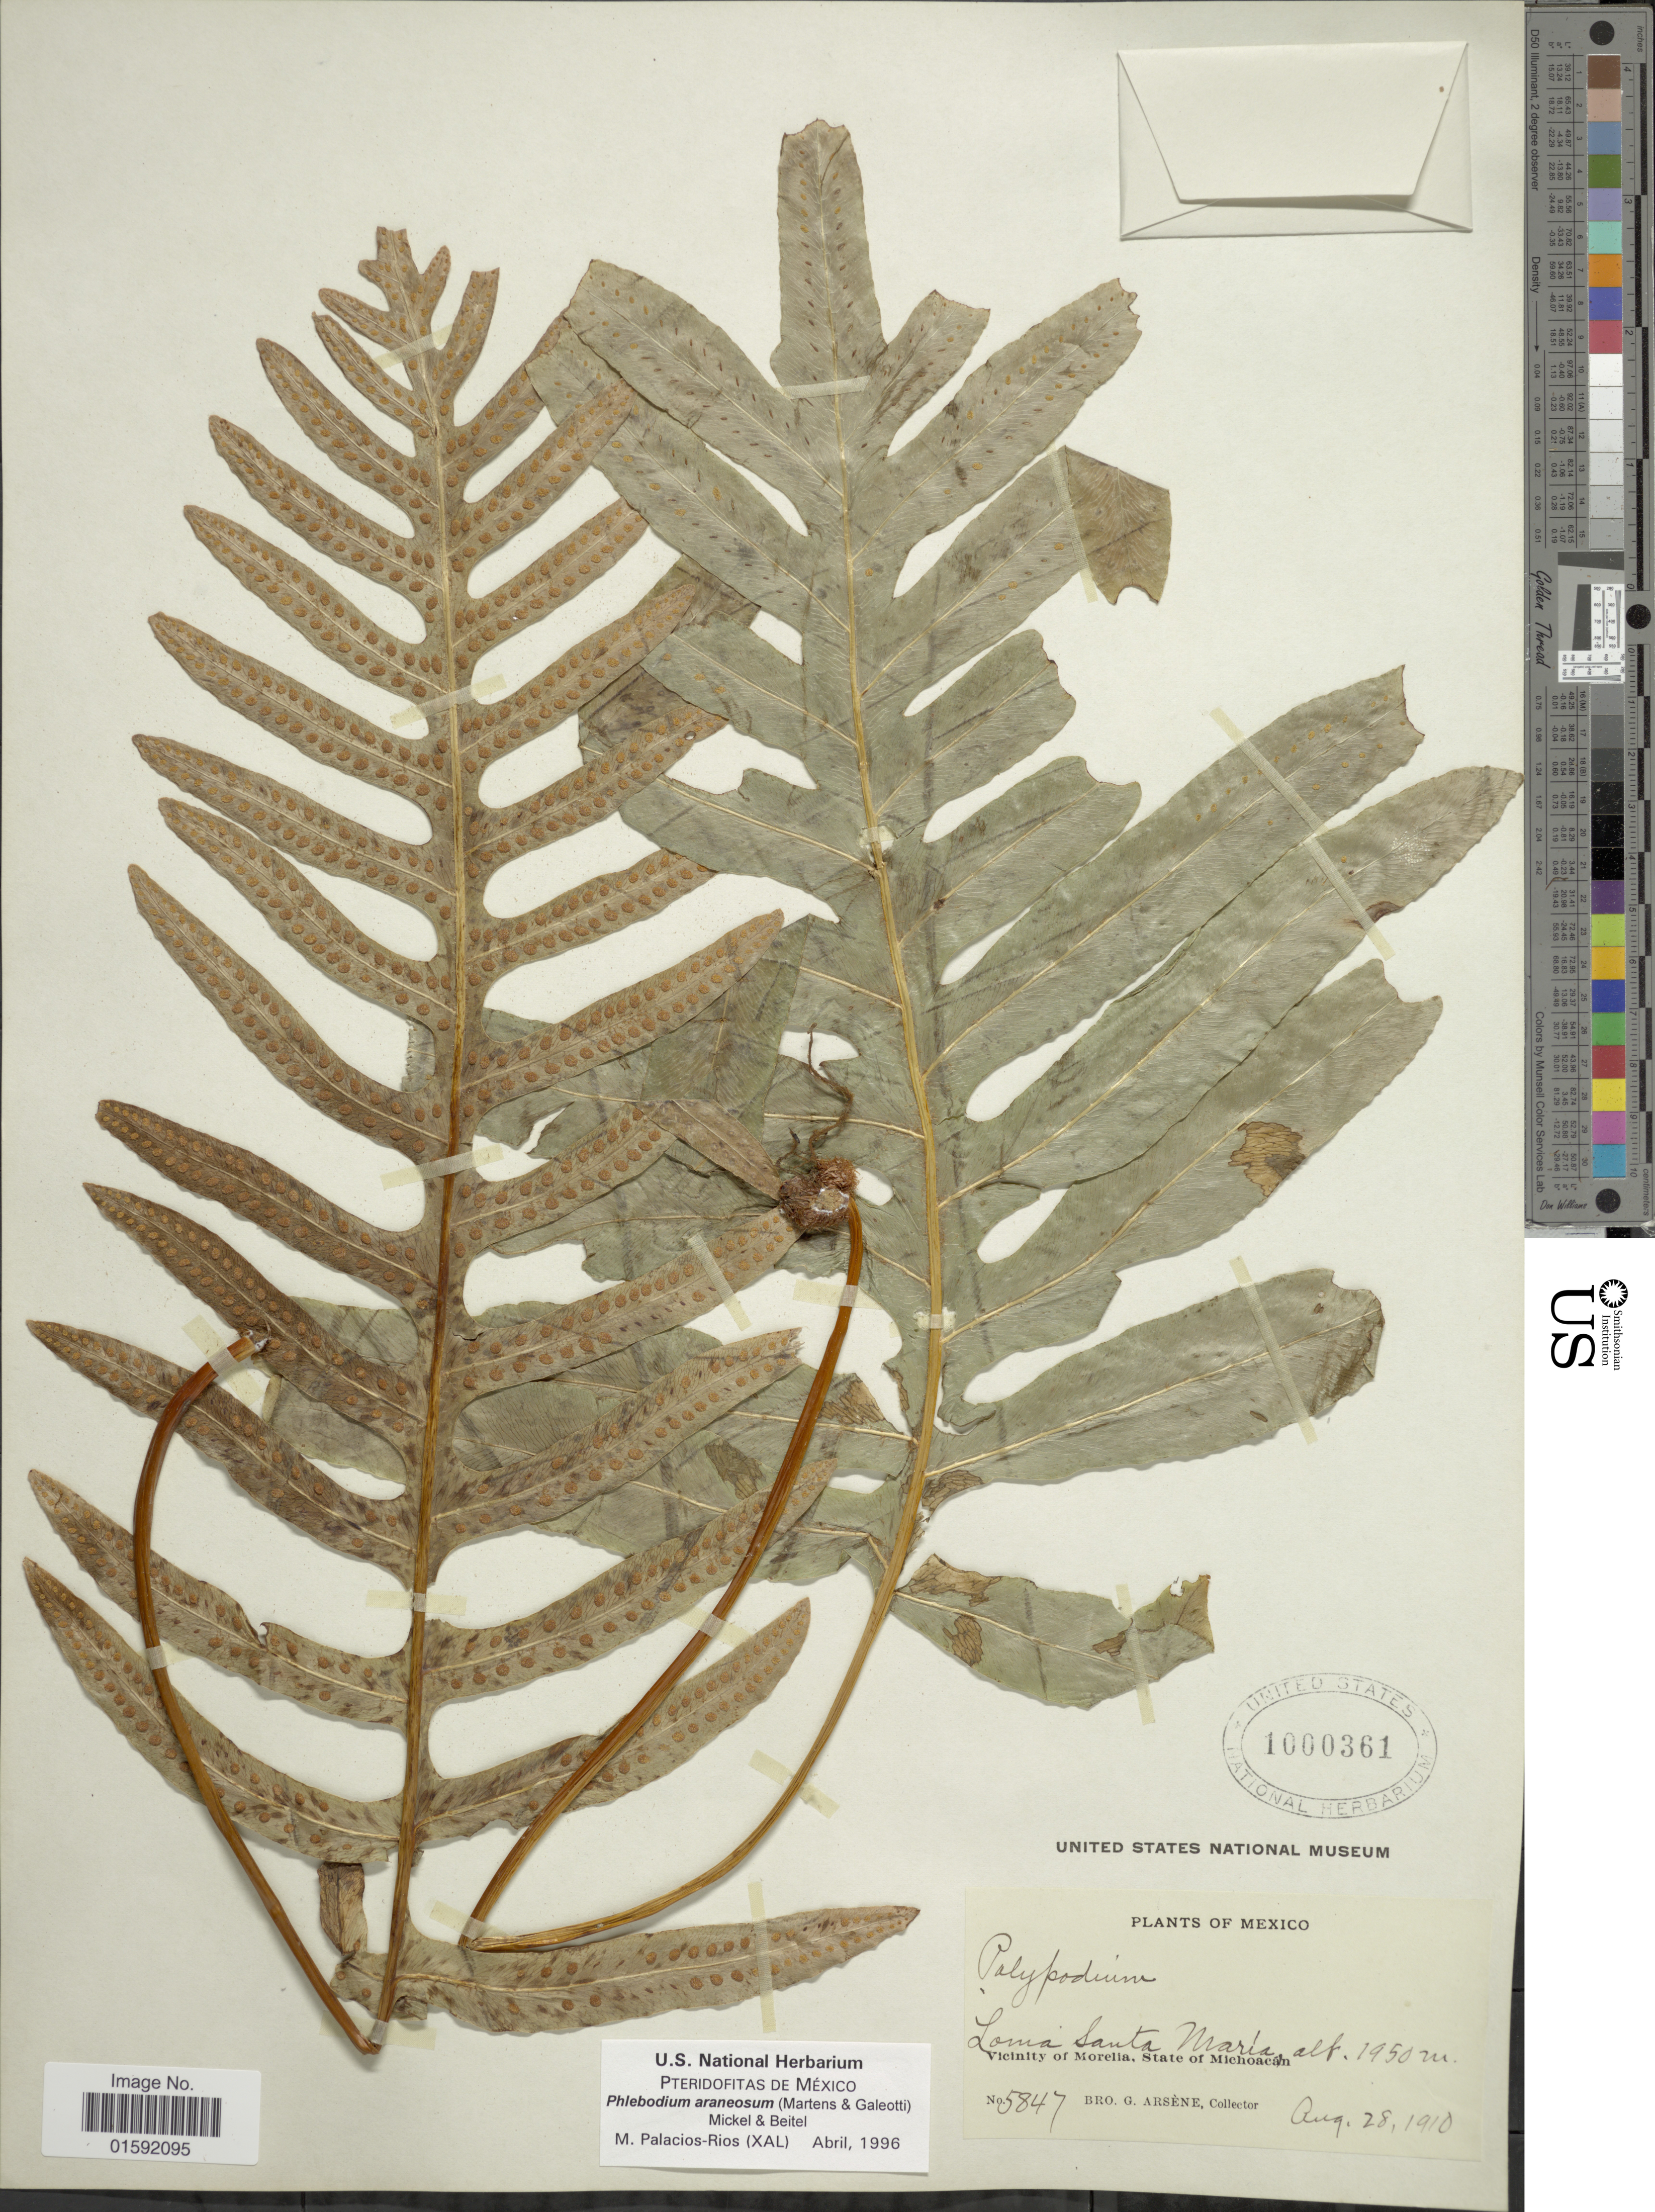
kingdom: Plantae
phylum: Tracheophyta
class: Polypodiopsida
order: Polypodiales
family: Polypodiaceae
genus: Phlebodium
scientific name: Phlebodium araneosum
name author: (M. Martens) Mickel & Beitel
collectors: Bro. G. Arsène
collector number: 5847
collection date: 1910-08-28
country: Mexico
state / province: Michoacán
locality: Loma Santa Maria, Vicinity of Morella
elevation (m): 1950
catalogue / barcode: US 1000361